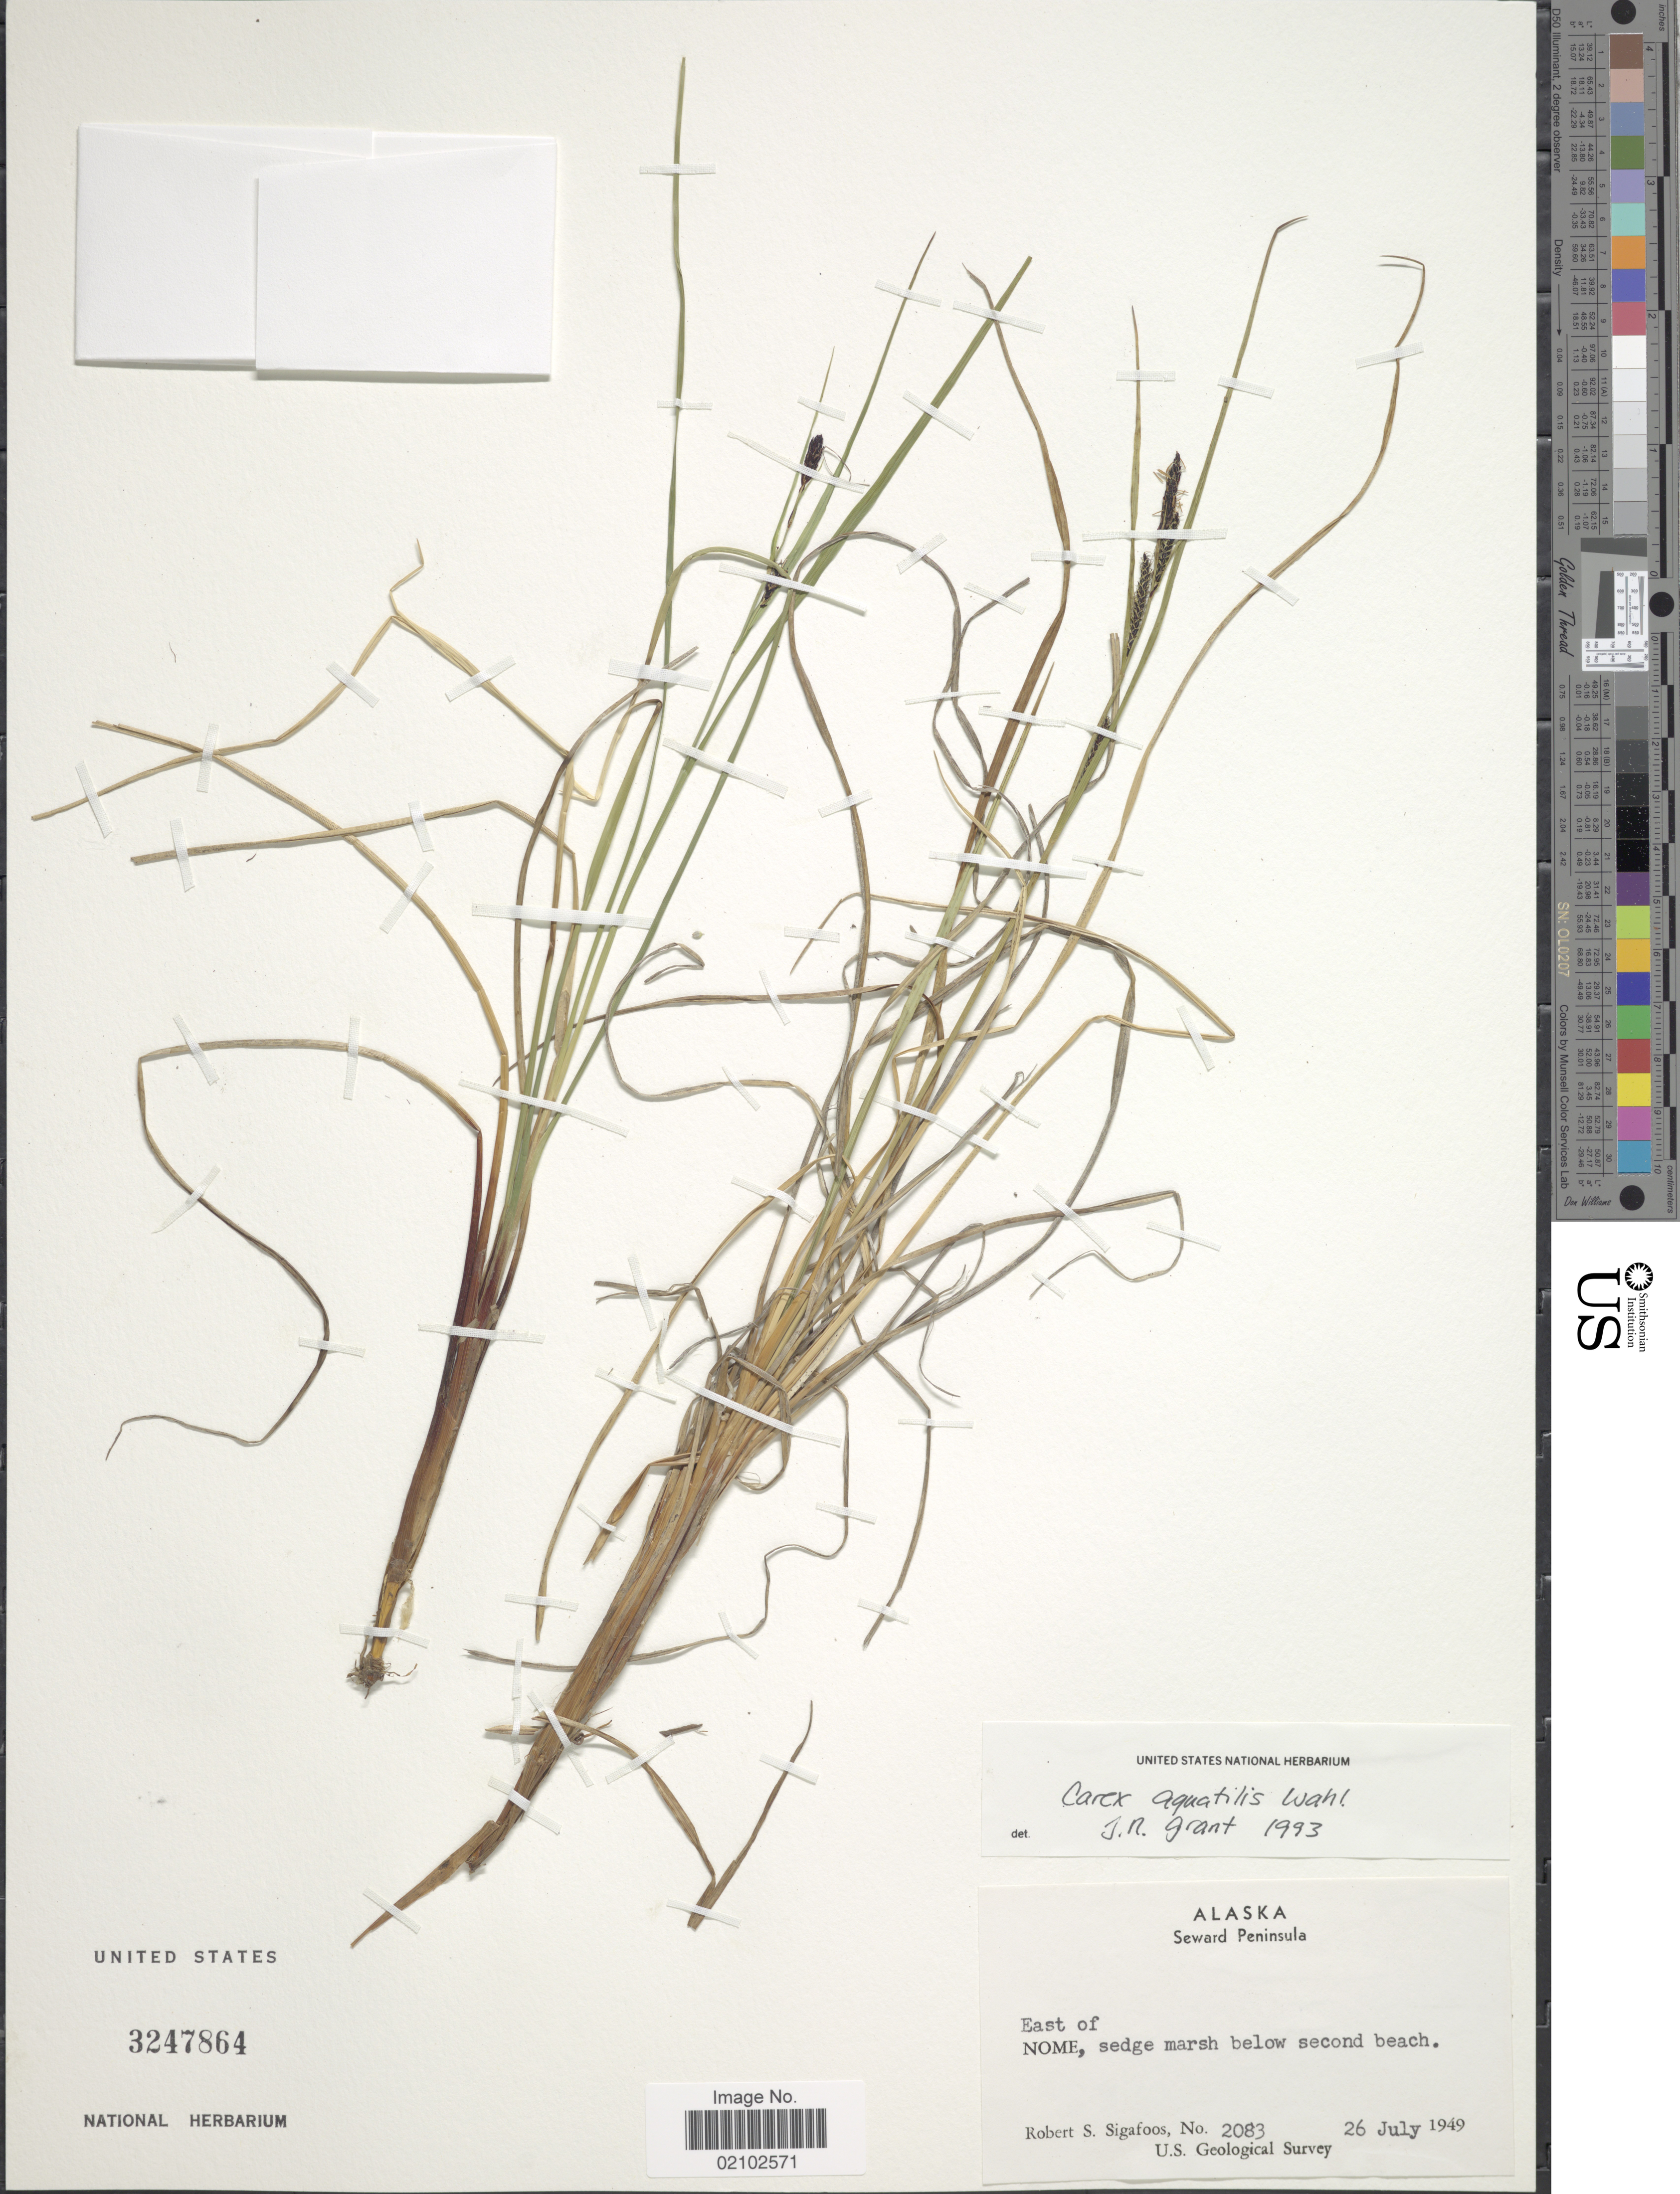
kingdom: Plantae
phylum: Tracheophyta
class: Liliopsida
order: Poales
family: Cyperaceae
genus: Carex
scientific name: Carex aquatilis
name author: Wahlenb.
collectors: R. Sigafoos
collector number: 2083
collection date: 1949-07-26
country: United States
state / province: Alaska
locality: Seward Peninsula, East of Nome, sedge marsh below second beach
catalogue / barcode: US 3247864